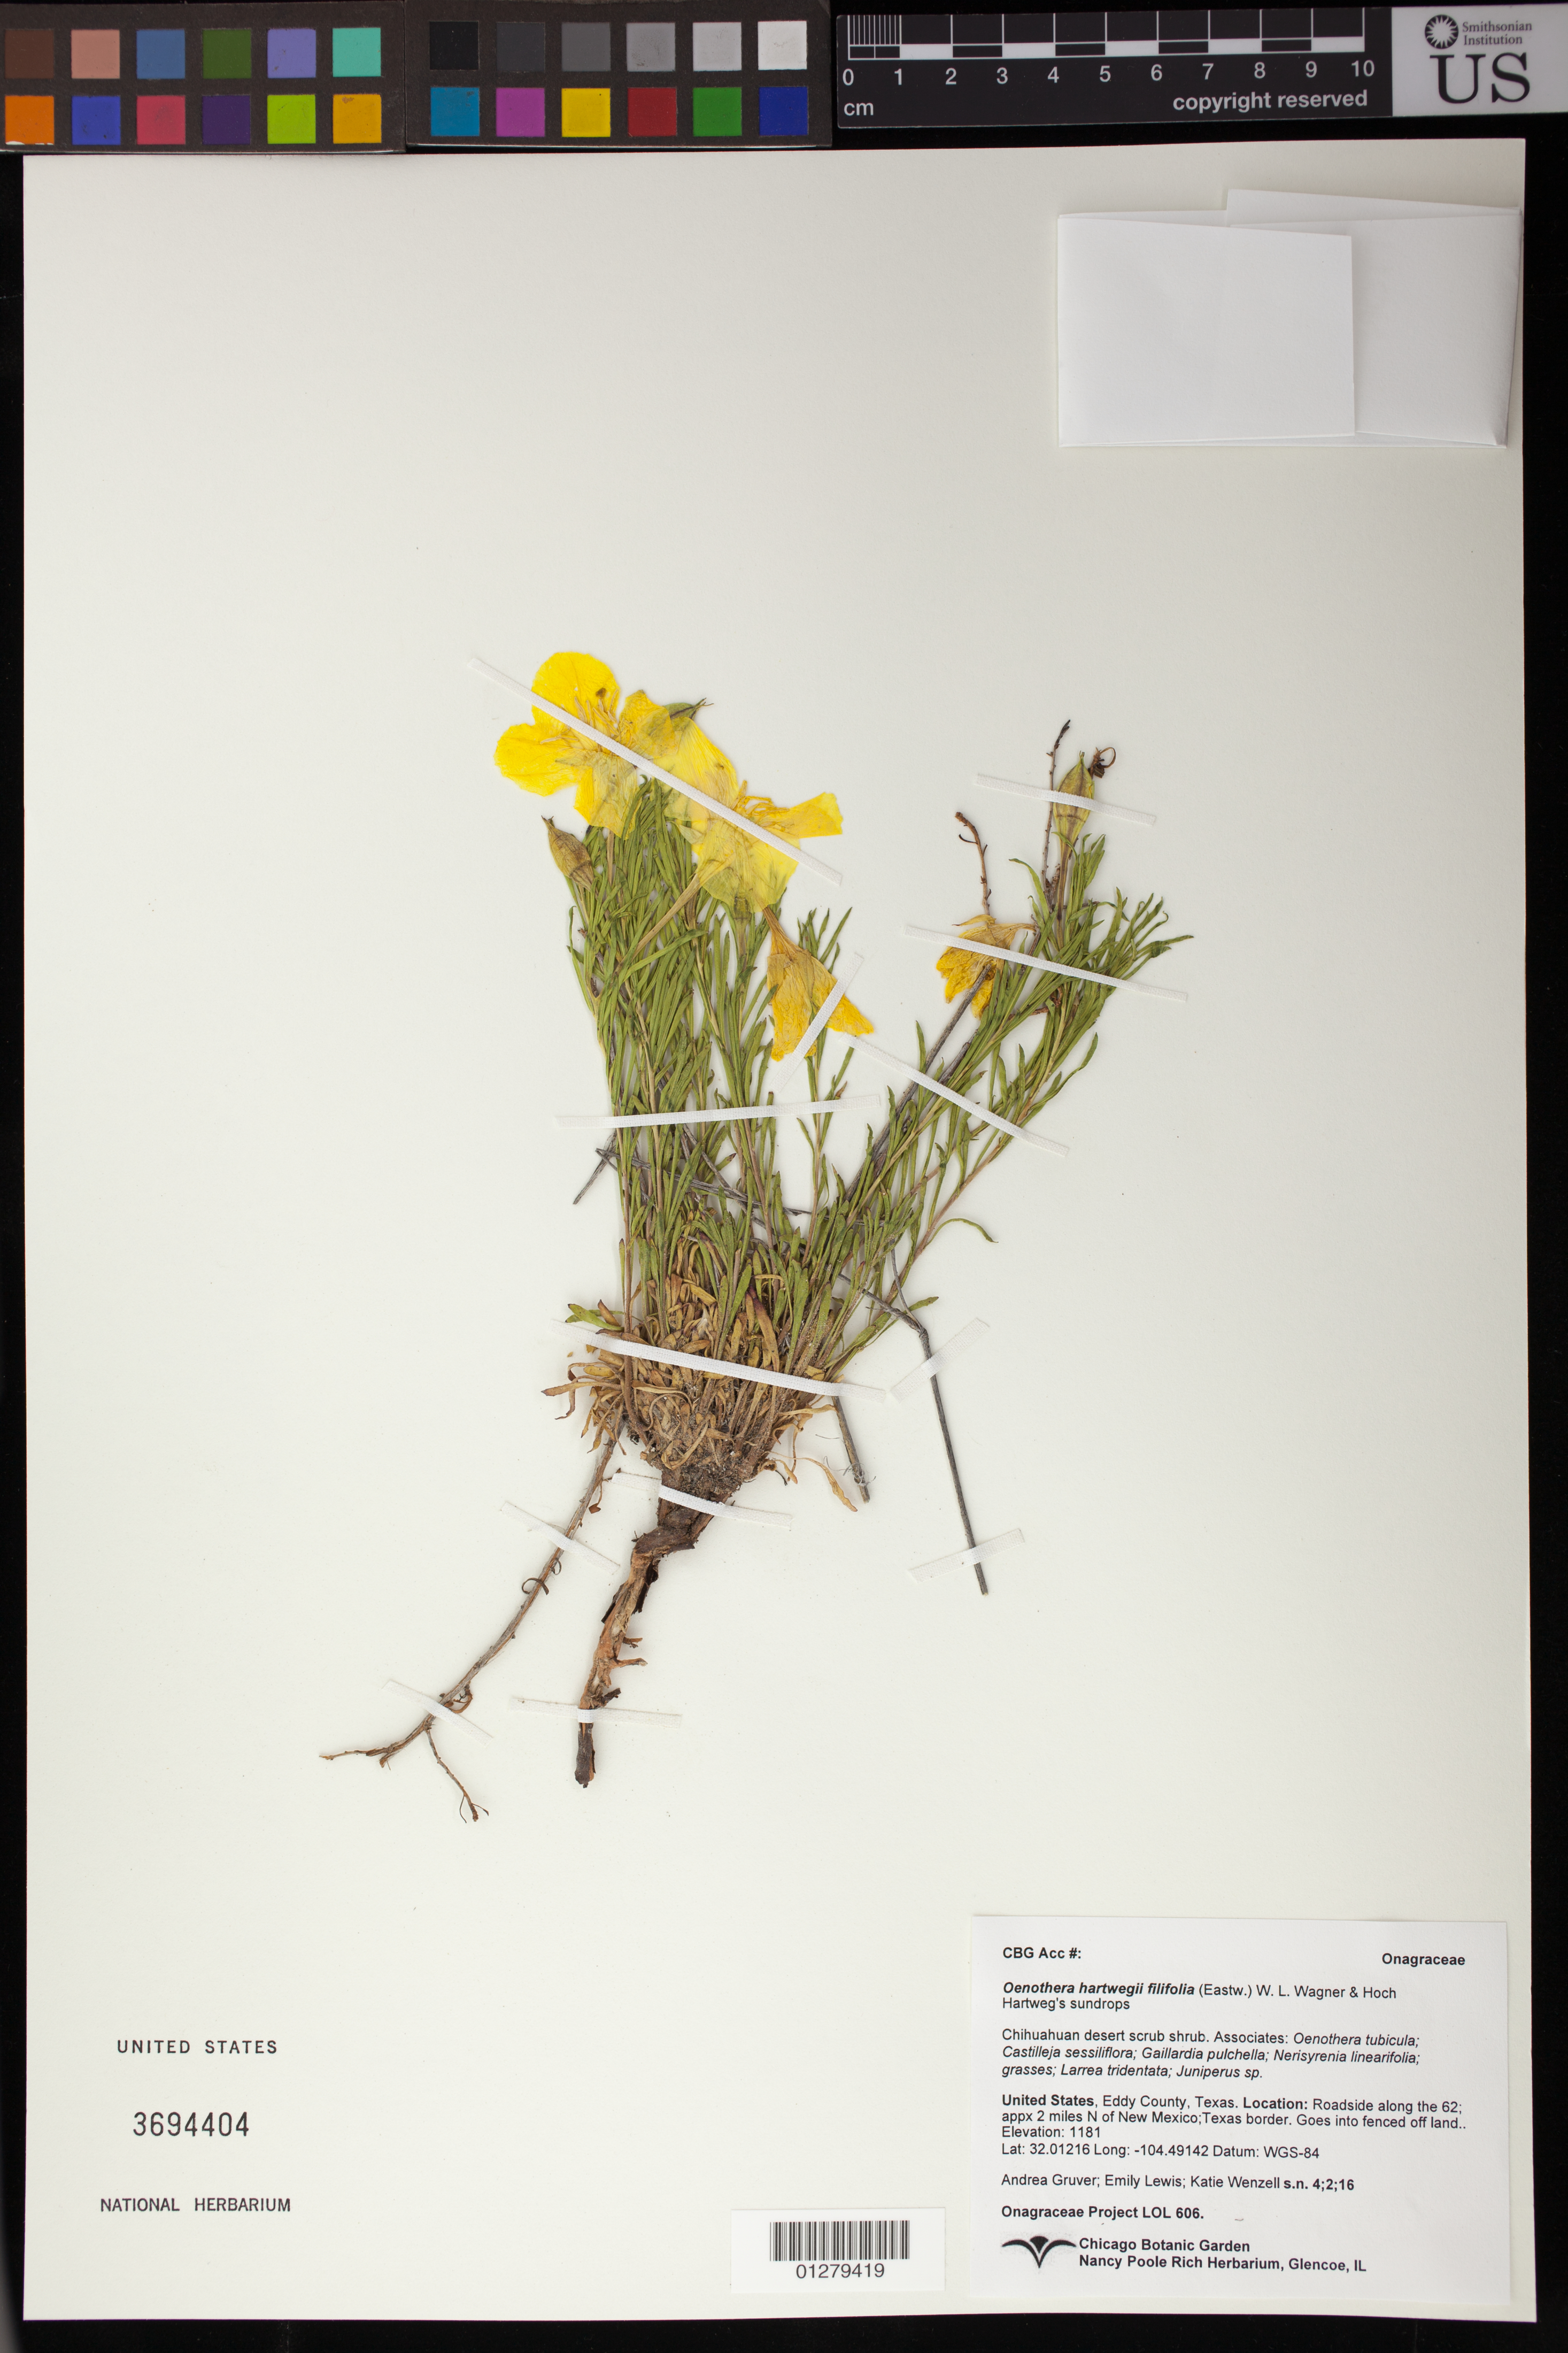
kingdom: Plantae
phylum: Tracheophyta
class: Magnoliopsida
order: Myrtales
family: Onagraceae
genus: Oenothera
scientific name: Oenothera hartwegii subsp. filifolia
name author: (Eastw.) W.L. Wagner & Hoch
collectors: A. Gruver, E. Lewis & K. Wenzell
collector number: LOL 606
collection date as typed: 4/2/16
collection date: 2016-04-02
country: United States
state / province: New Mexico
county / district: Eddy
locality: Along Rte. 62, approx. 2 miles N of New Mexico/Texas border. Population goes into fenced off land.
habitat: Roadside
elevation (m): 1181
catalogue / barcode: US 3694404